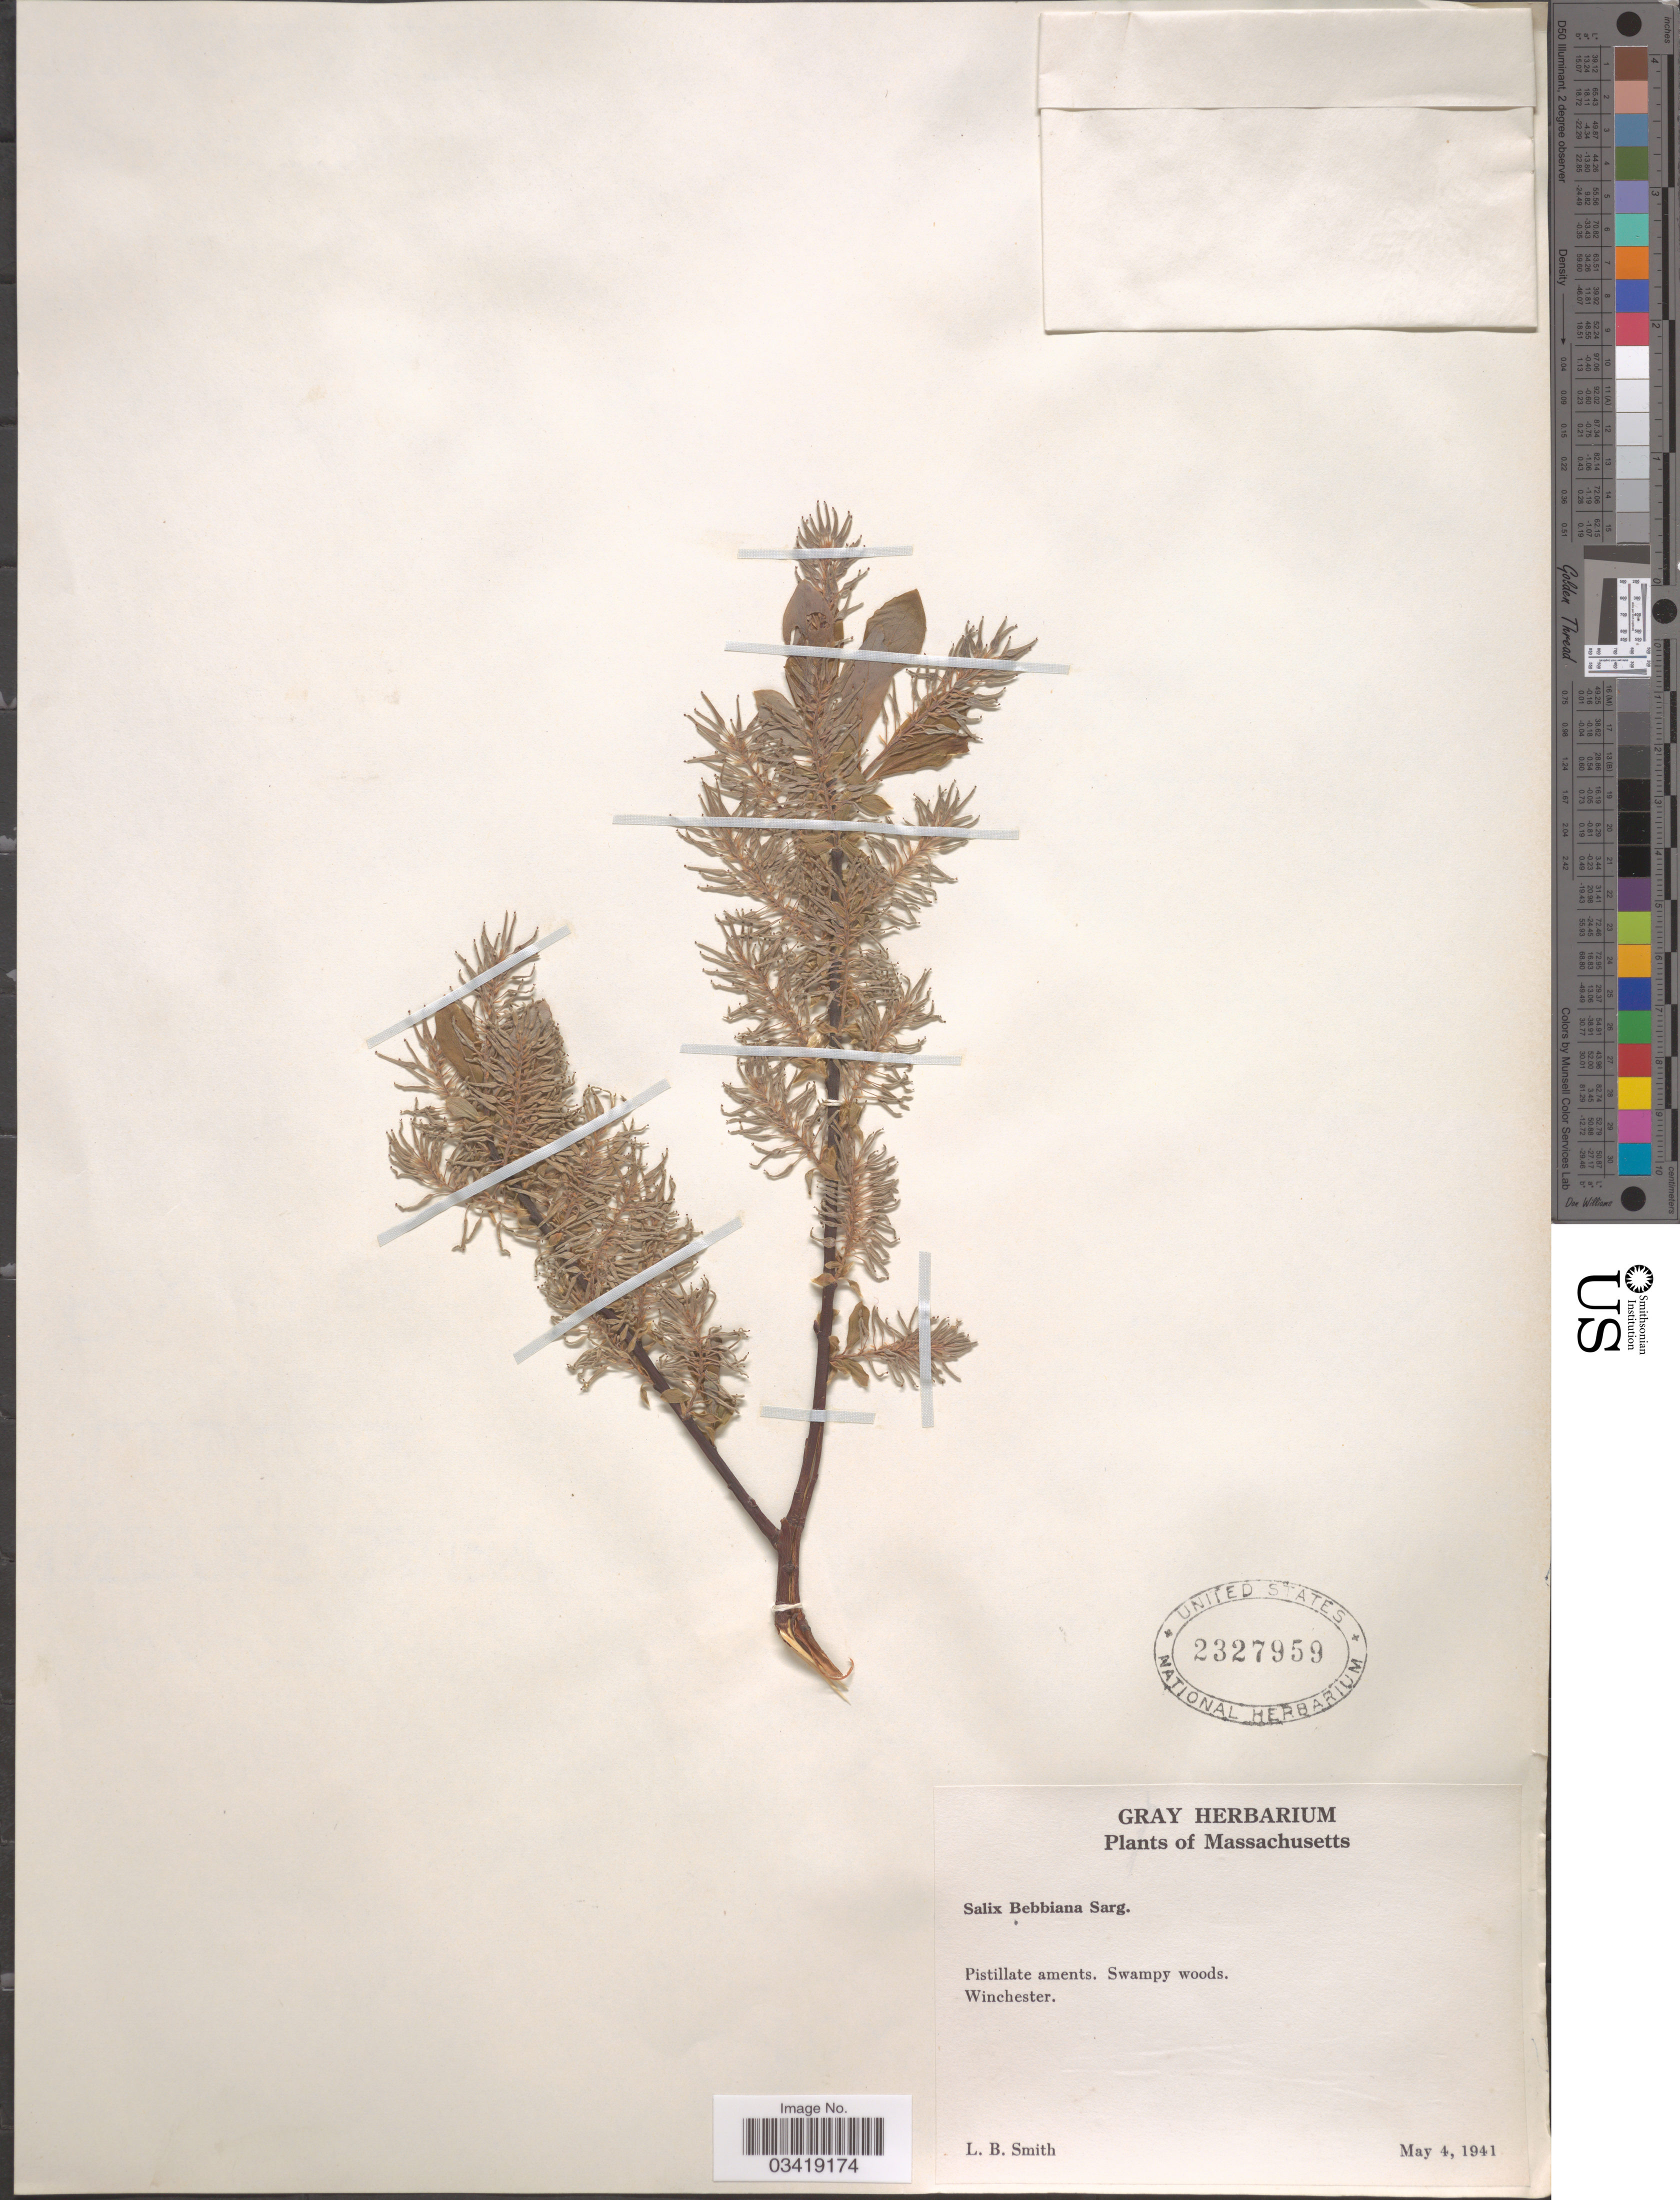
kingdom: Plantae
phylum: Tracheophyta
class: Magnoliopsida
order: Malpighiales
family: Salicaceae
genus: Salix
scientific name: Salix bebbiana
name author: Sarg.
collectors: L. Smith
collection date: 1941-05-04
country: United States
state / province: Massachusetts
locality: Pistillate aments. Swampy woods. Winchester.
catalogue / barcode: US 2327959